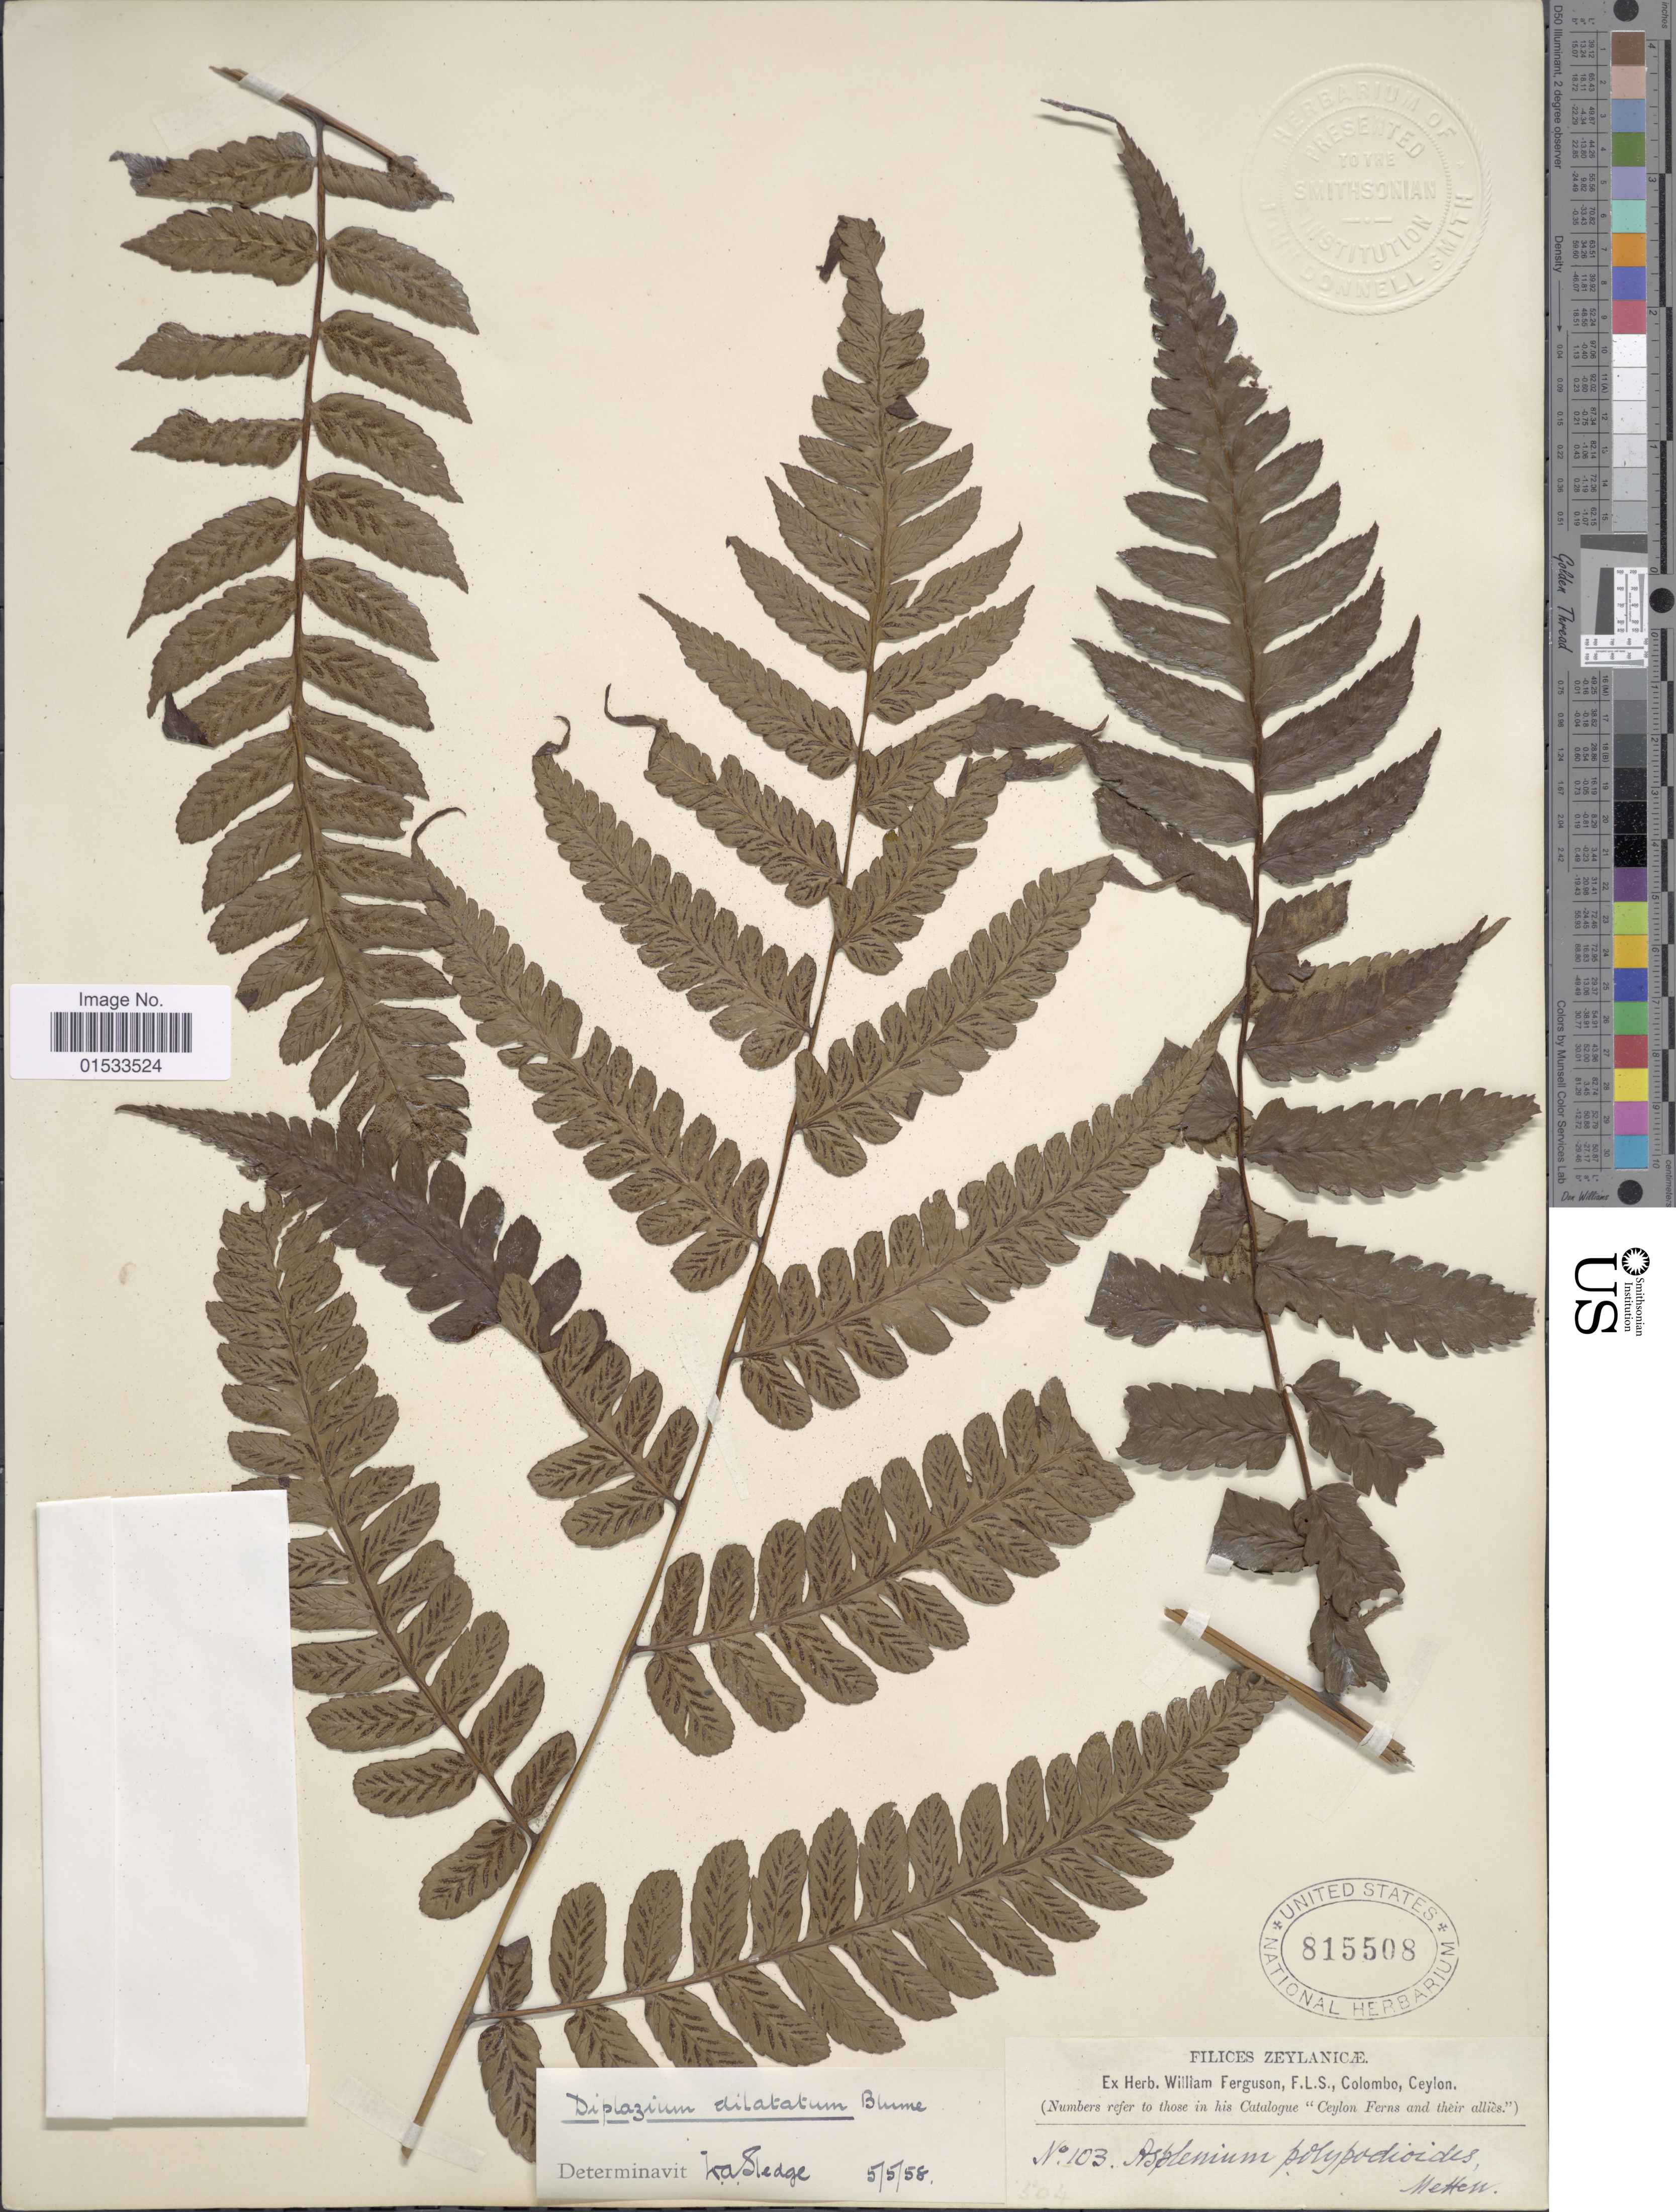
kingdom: Plantae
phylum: Tracheophyta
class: Polypodiopsida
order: Polypodiales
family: Athyriaceae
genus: Diplazium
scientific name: Diplazium dilatatum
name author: Blume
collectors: ex herb. W. Ferguson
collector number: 103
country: Sri Lanka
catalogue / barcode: US 815508